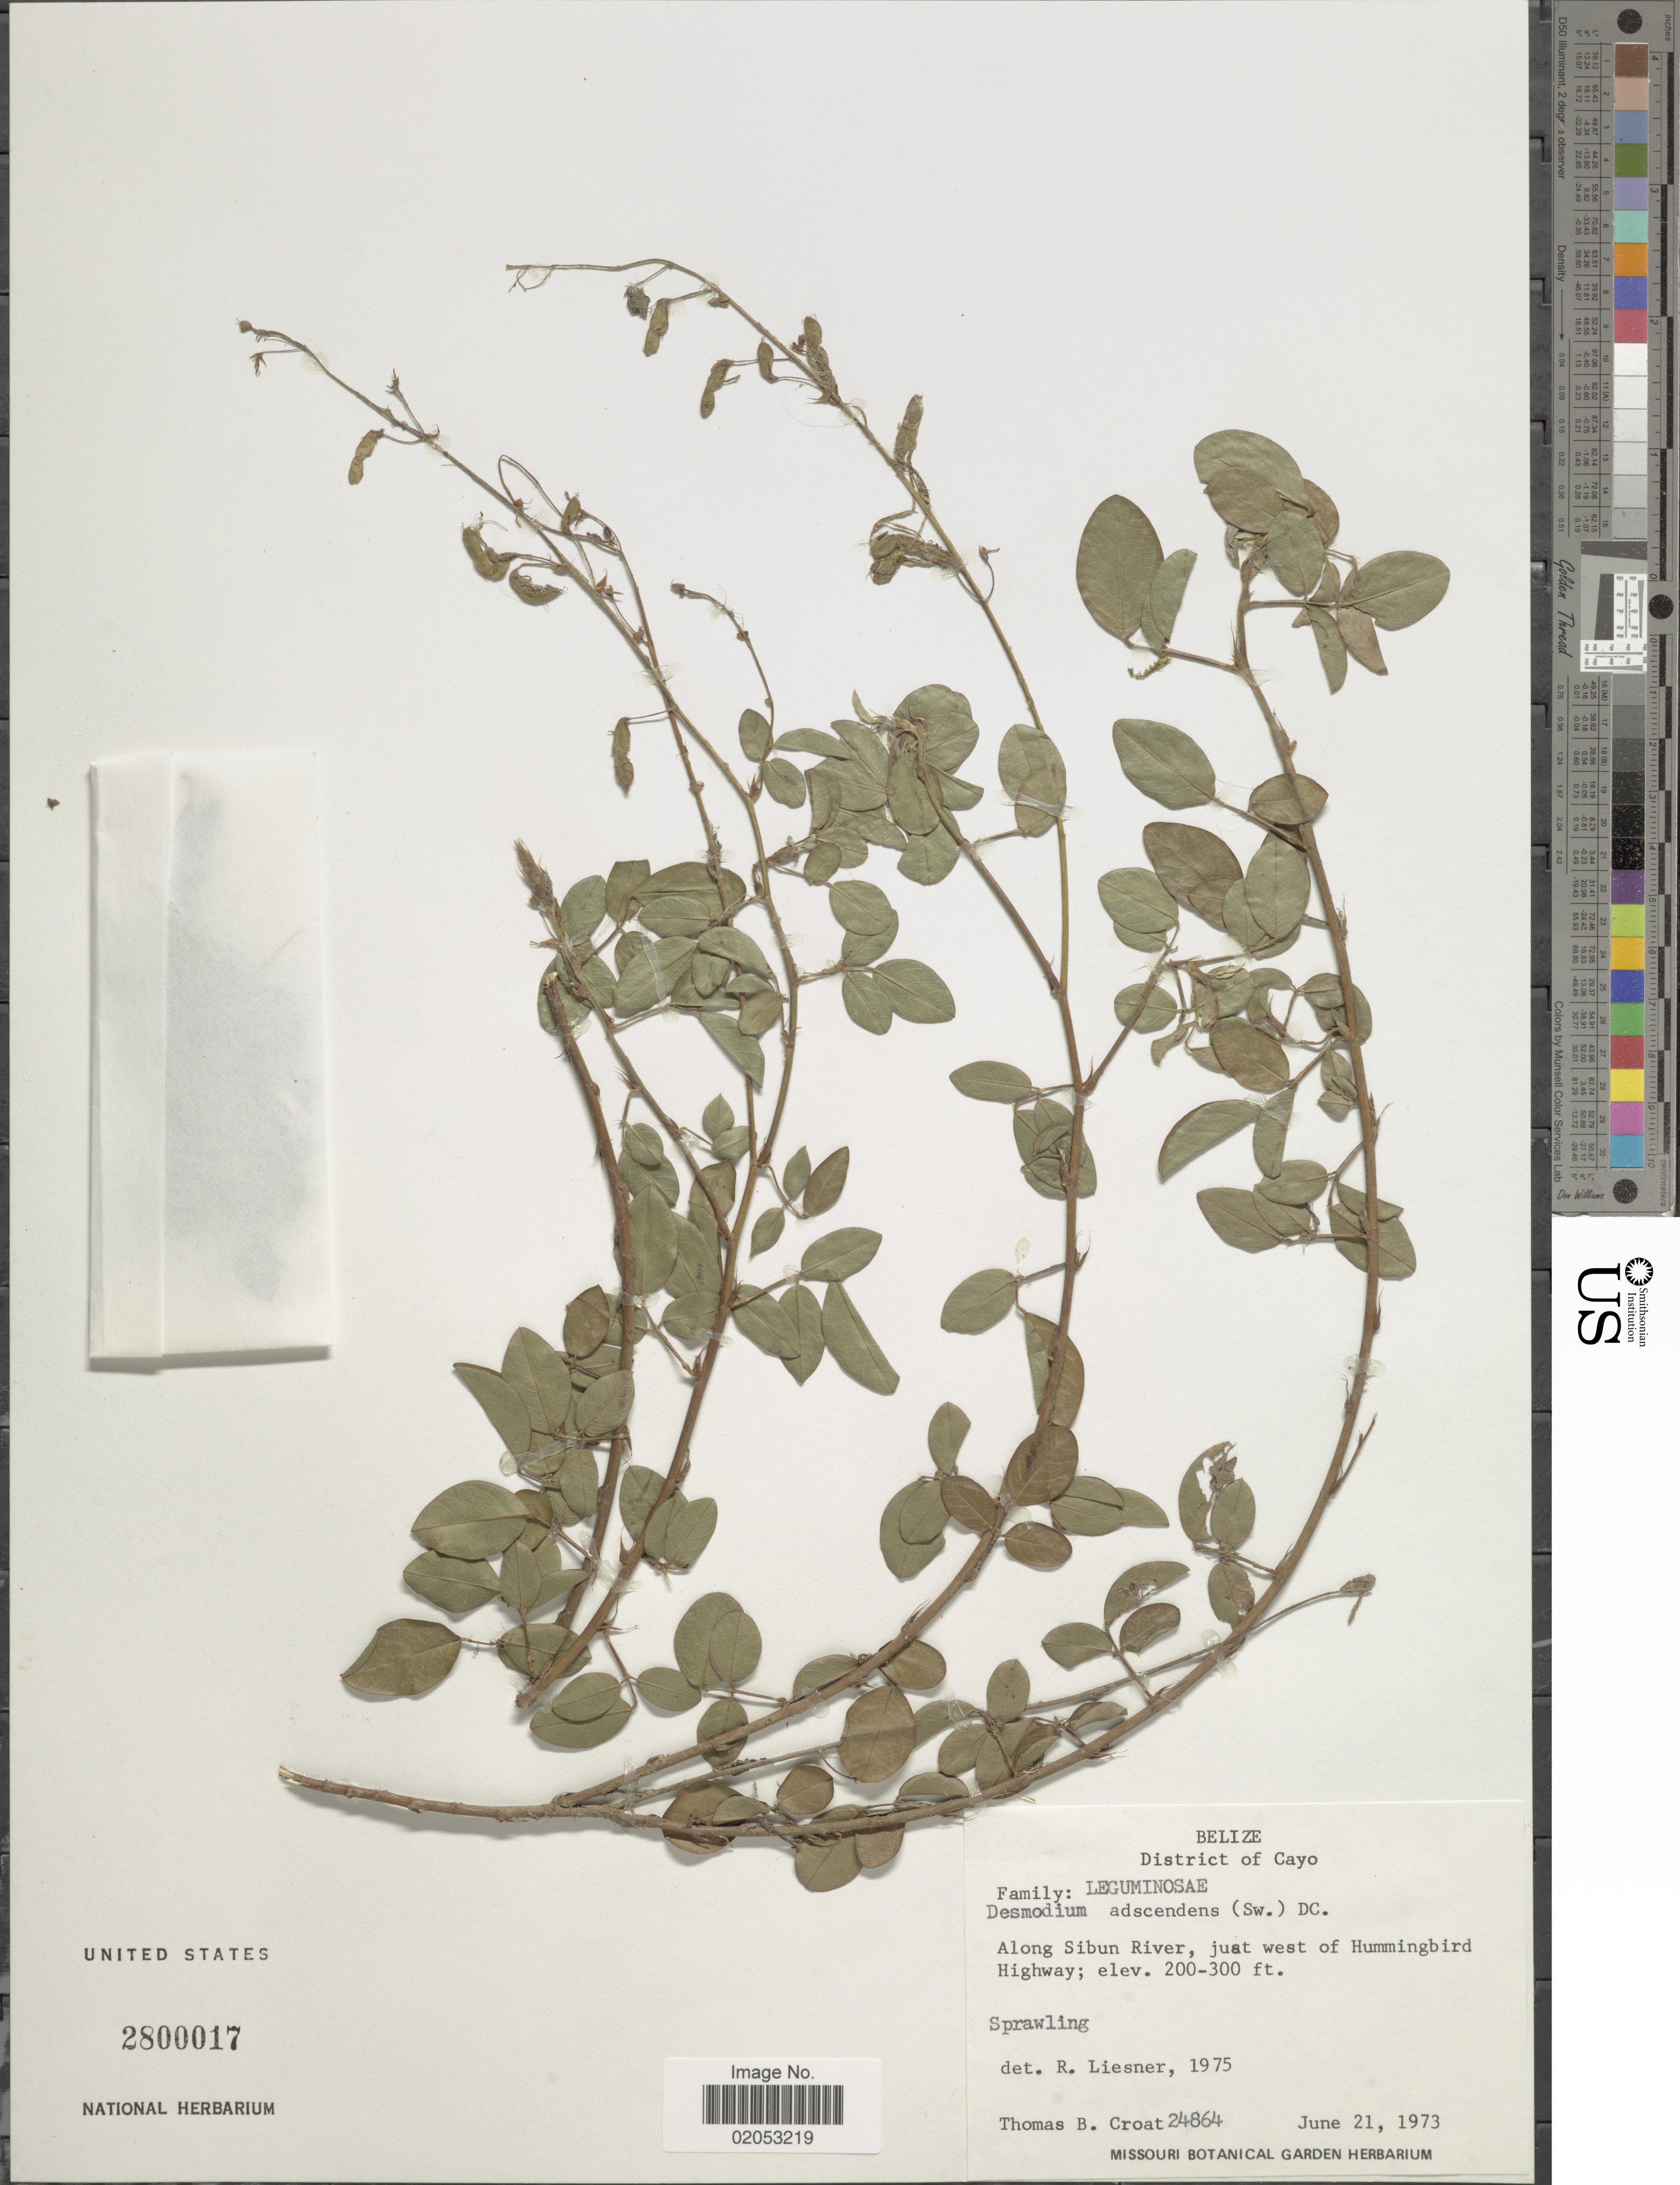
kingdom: Plantae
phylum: Tracheophyta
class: Magnoliopsida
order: Fabales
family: Fabaceae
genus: Grona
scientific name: Grona adscendens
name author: (Sw.) H. Ohashi & K. Ohashi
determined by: Strong, Mark T., (BOT), Smithsonian Institution - National Museum of Natural History (UNITED STATES)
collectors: T. B. Croat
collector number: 24864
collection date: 1973-06-21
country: Belize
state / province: Cayo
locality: Along Sibun River, just west of Hummingbird Highway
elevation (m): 61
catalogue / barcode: US 2800017